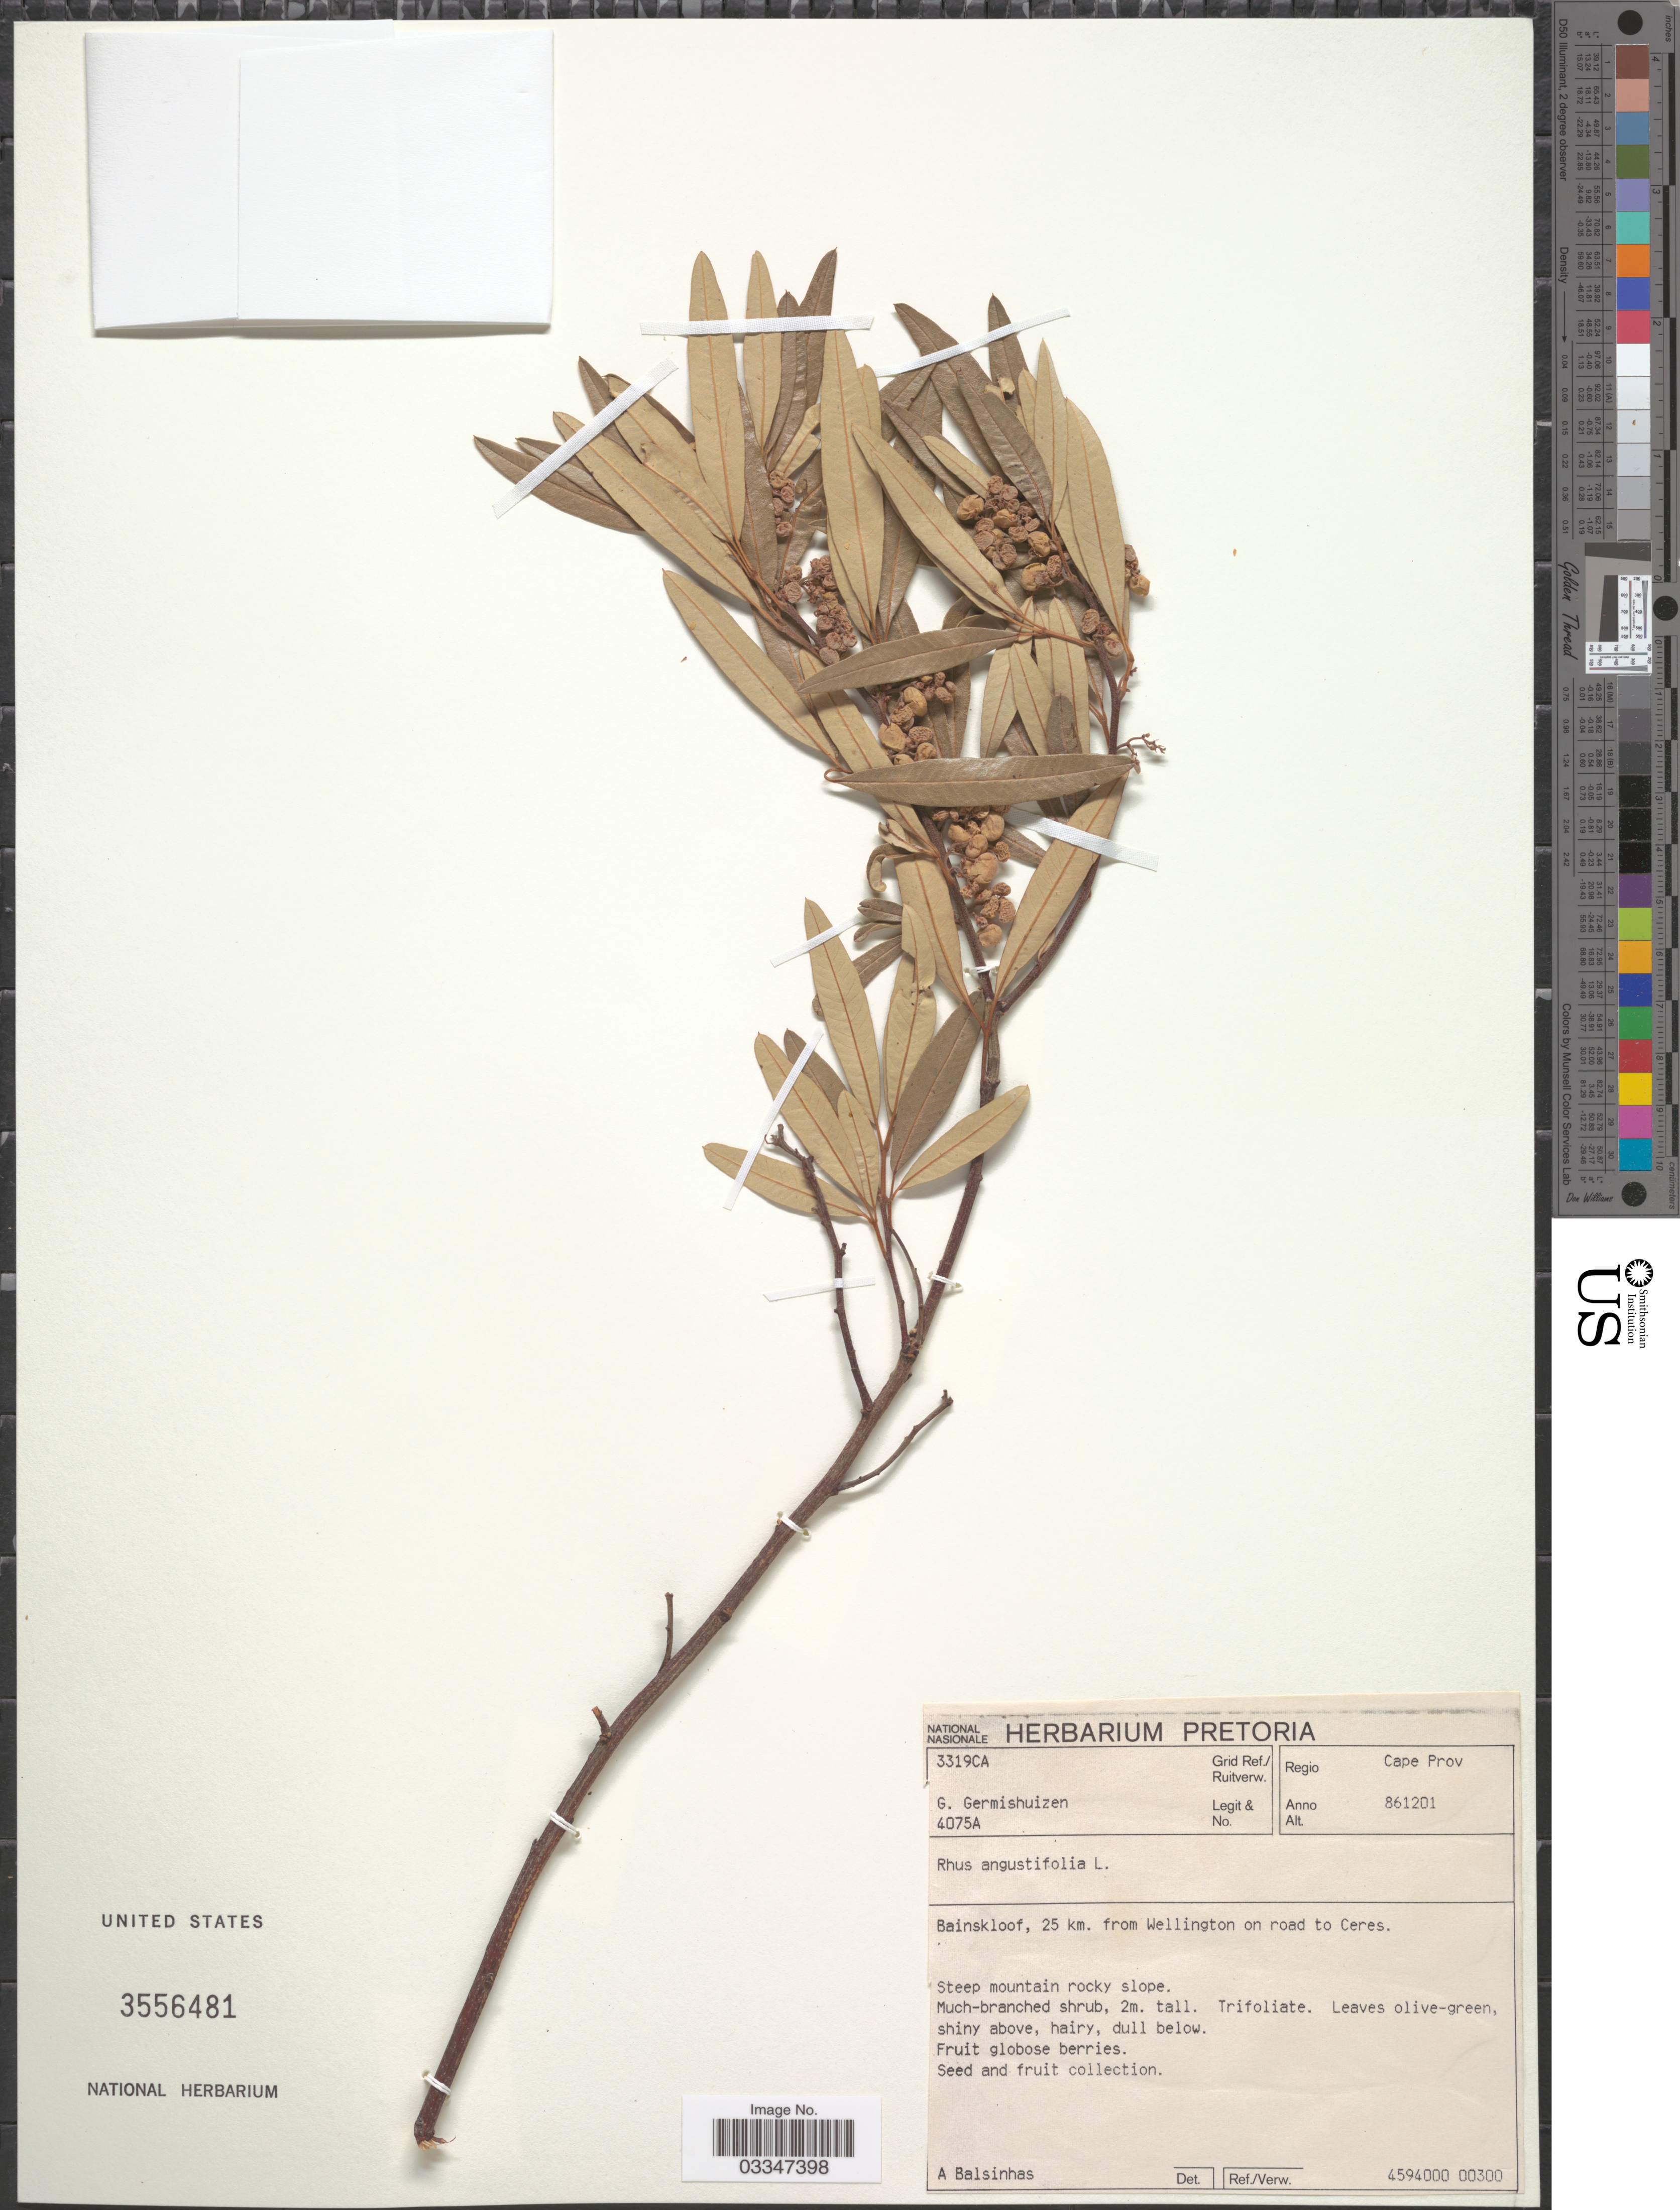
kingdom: Plantae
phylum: Tracheophyta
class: Magnoliopsida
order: Sapindales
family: Anacardiaceae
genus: Rhus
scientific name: Rhus angustifolia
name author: L.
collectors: G. Germishuizen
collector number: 4075A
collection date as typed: Transcribed d/m/y: 1/12/86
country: South Africa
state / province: Western Cape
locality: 3319CA Grid Ref./Ruitverw. Regio Cape Prov. Bainskloof, 25 km. from Wellington on road to Ceres.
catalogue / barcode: US 3556481